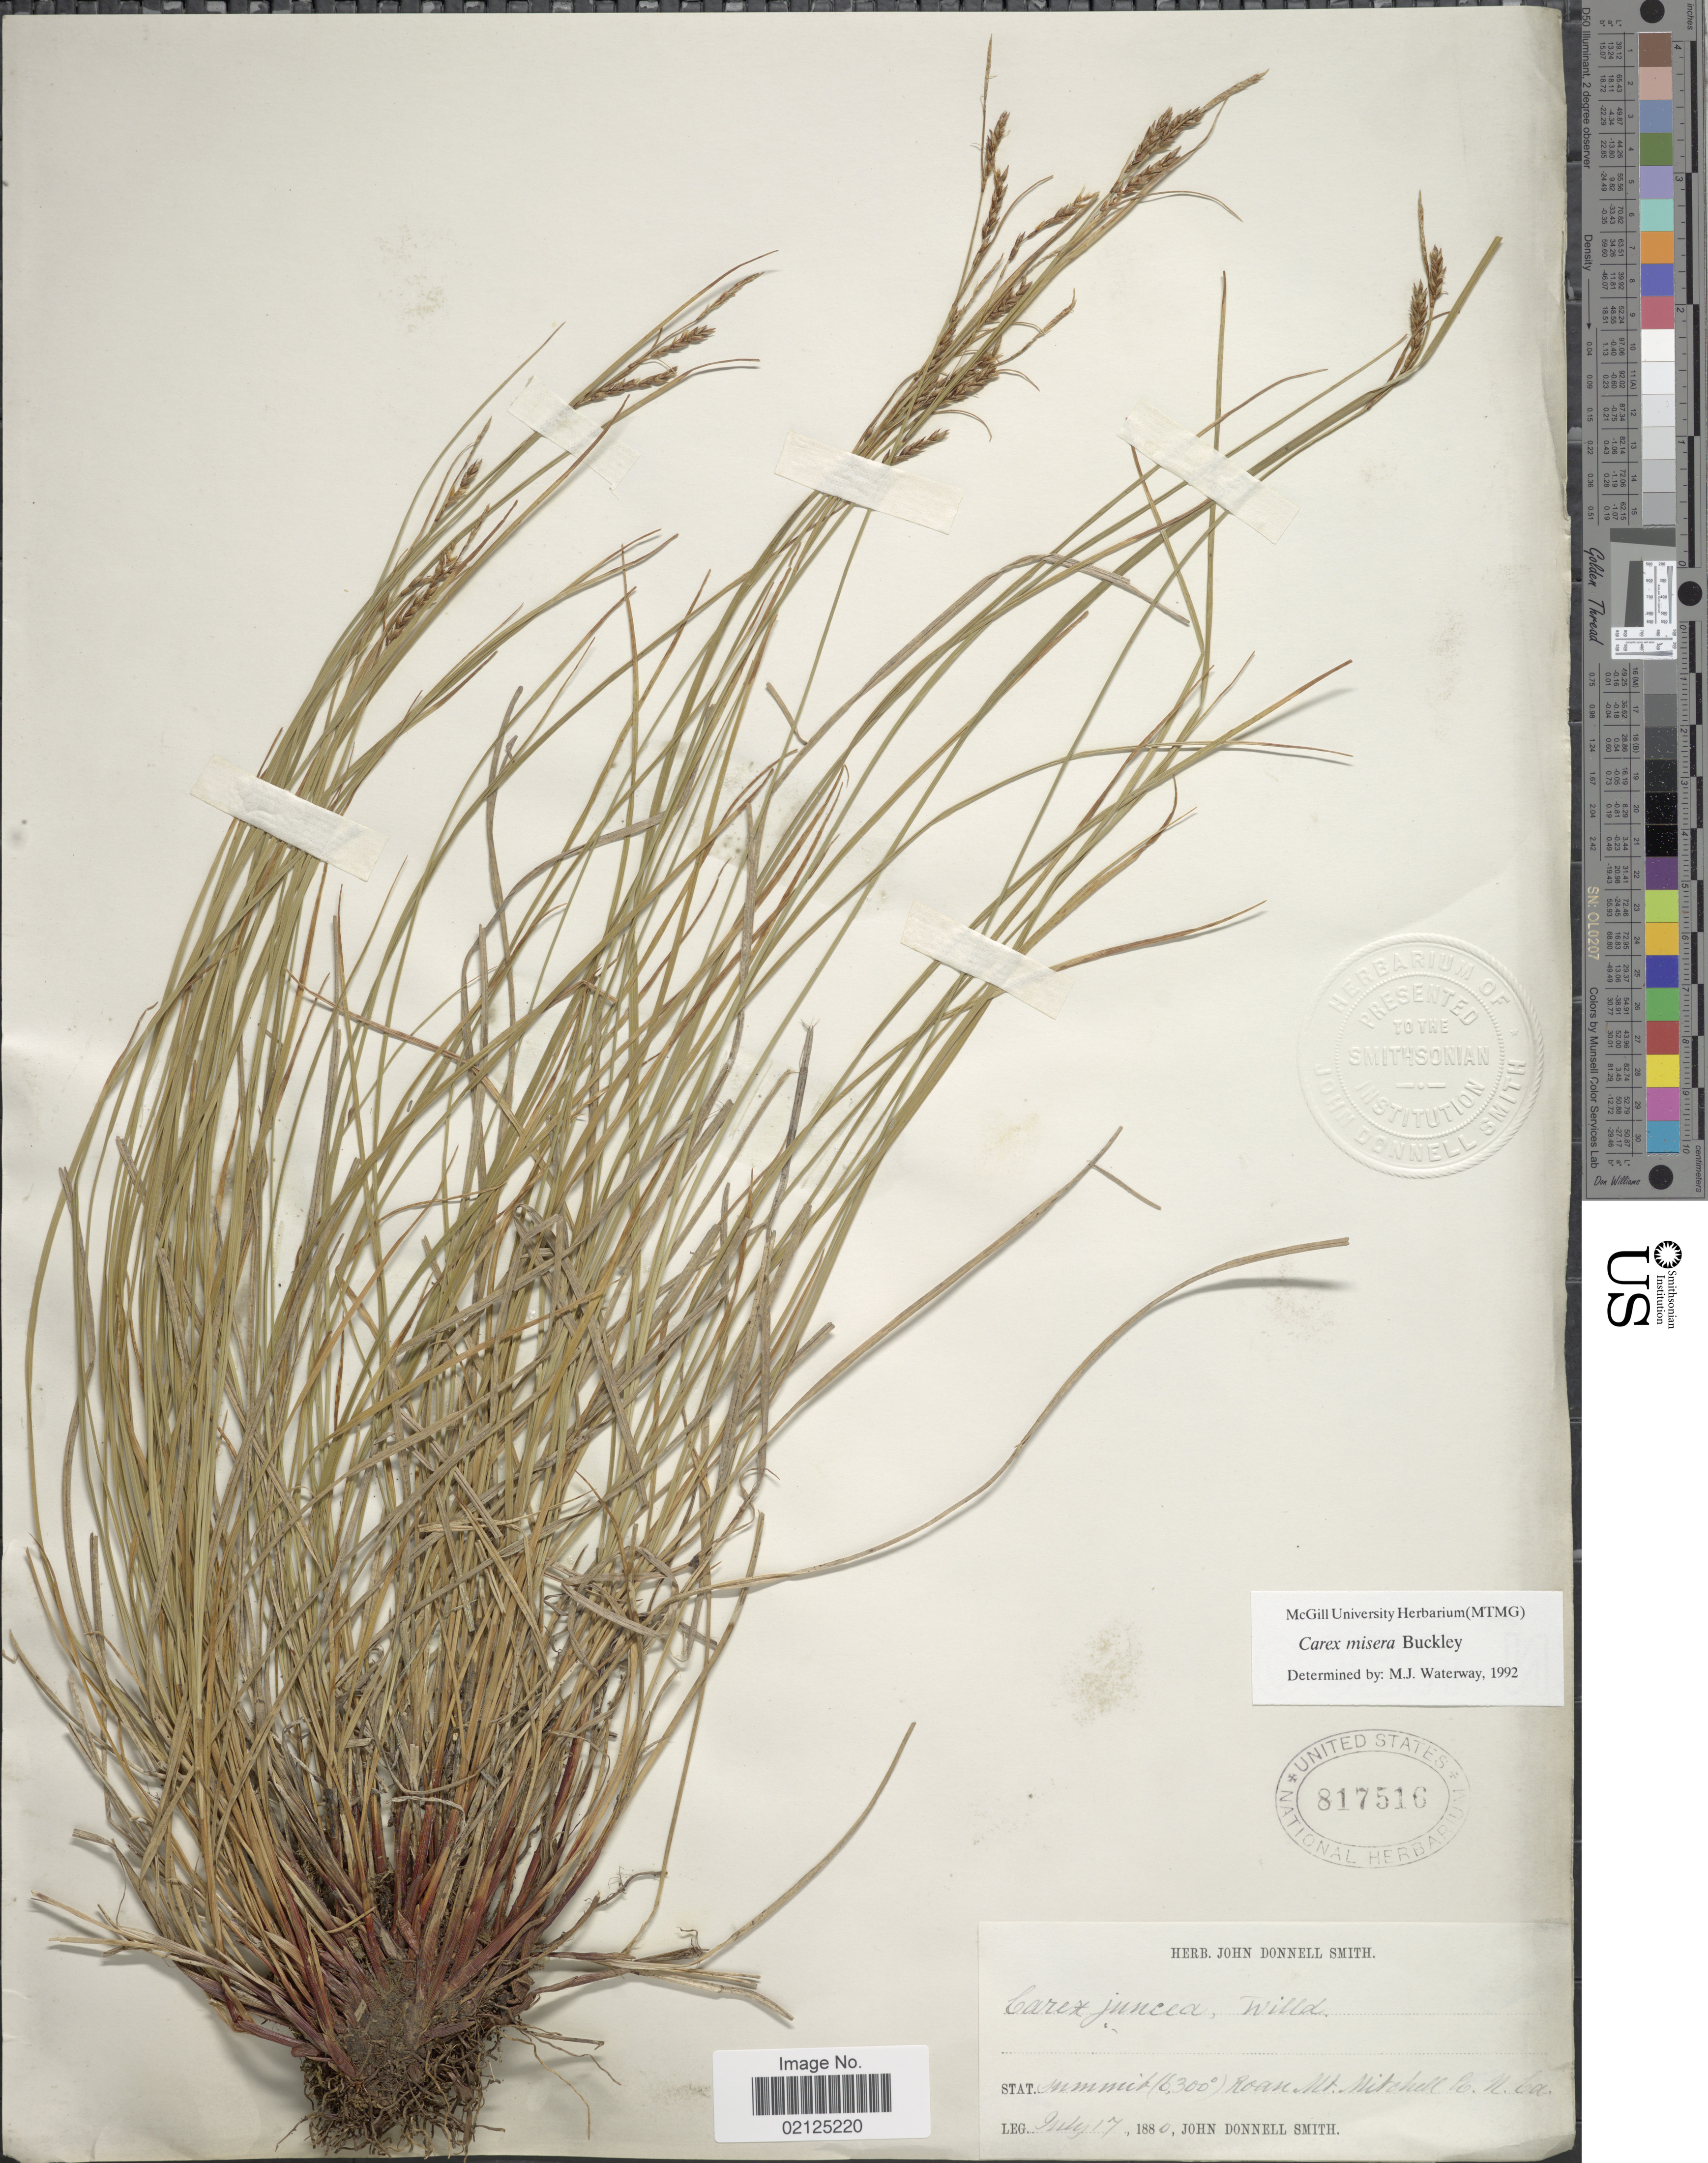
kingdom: Plantae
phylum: Tracheophyta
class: Liliopsida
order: Poales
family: Cyperaceae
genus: Carex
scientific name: Carex misera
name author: Buckley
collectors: J. Donnell Smith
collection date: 1880-07-17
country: United States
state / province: North Carolina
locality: Summit (6300°) Roan Mt, Mitchell Co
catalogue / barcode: US 817516